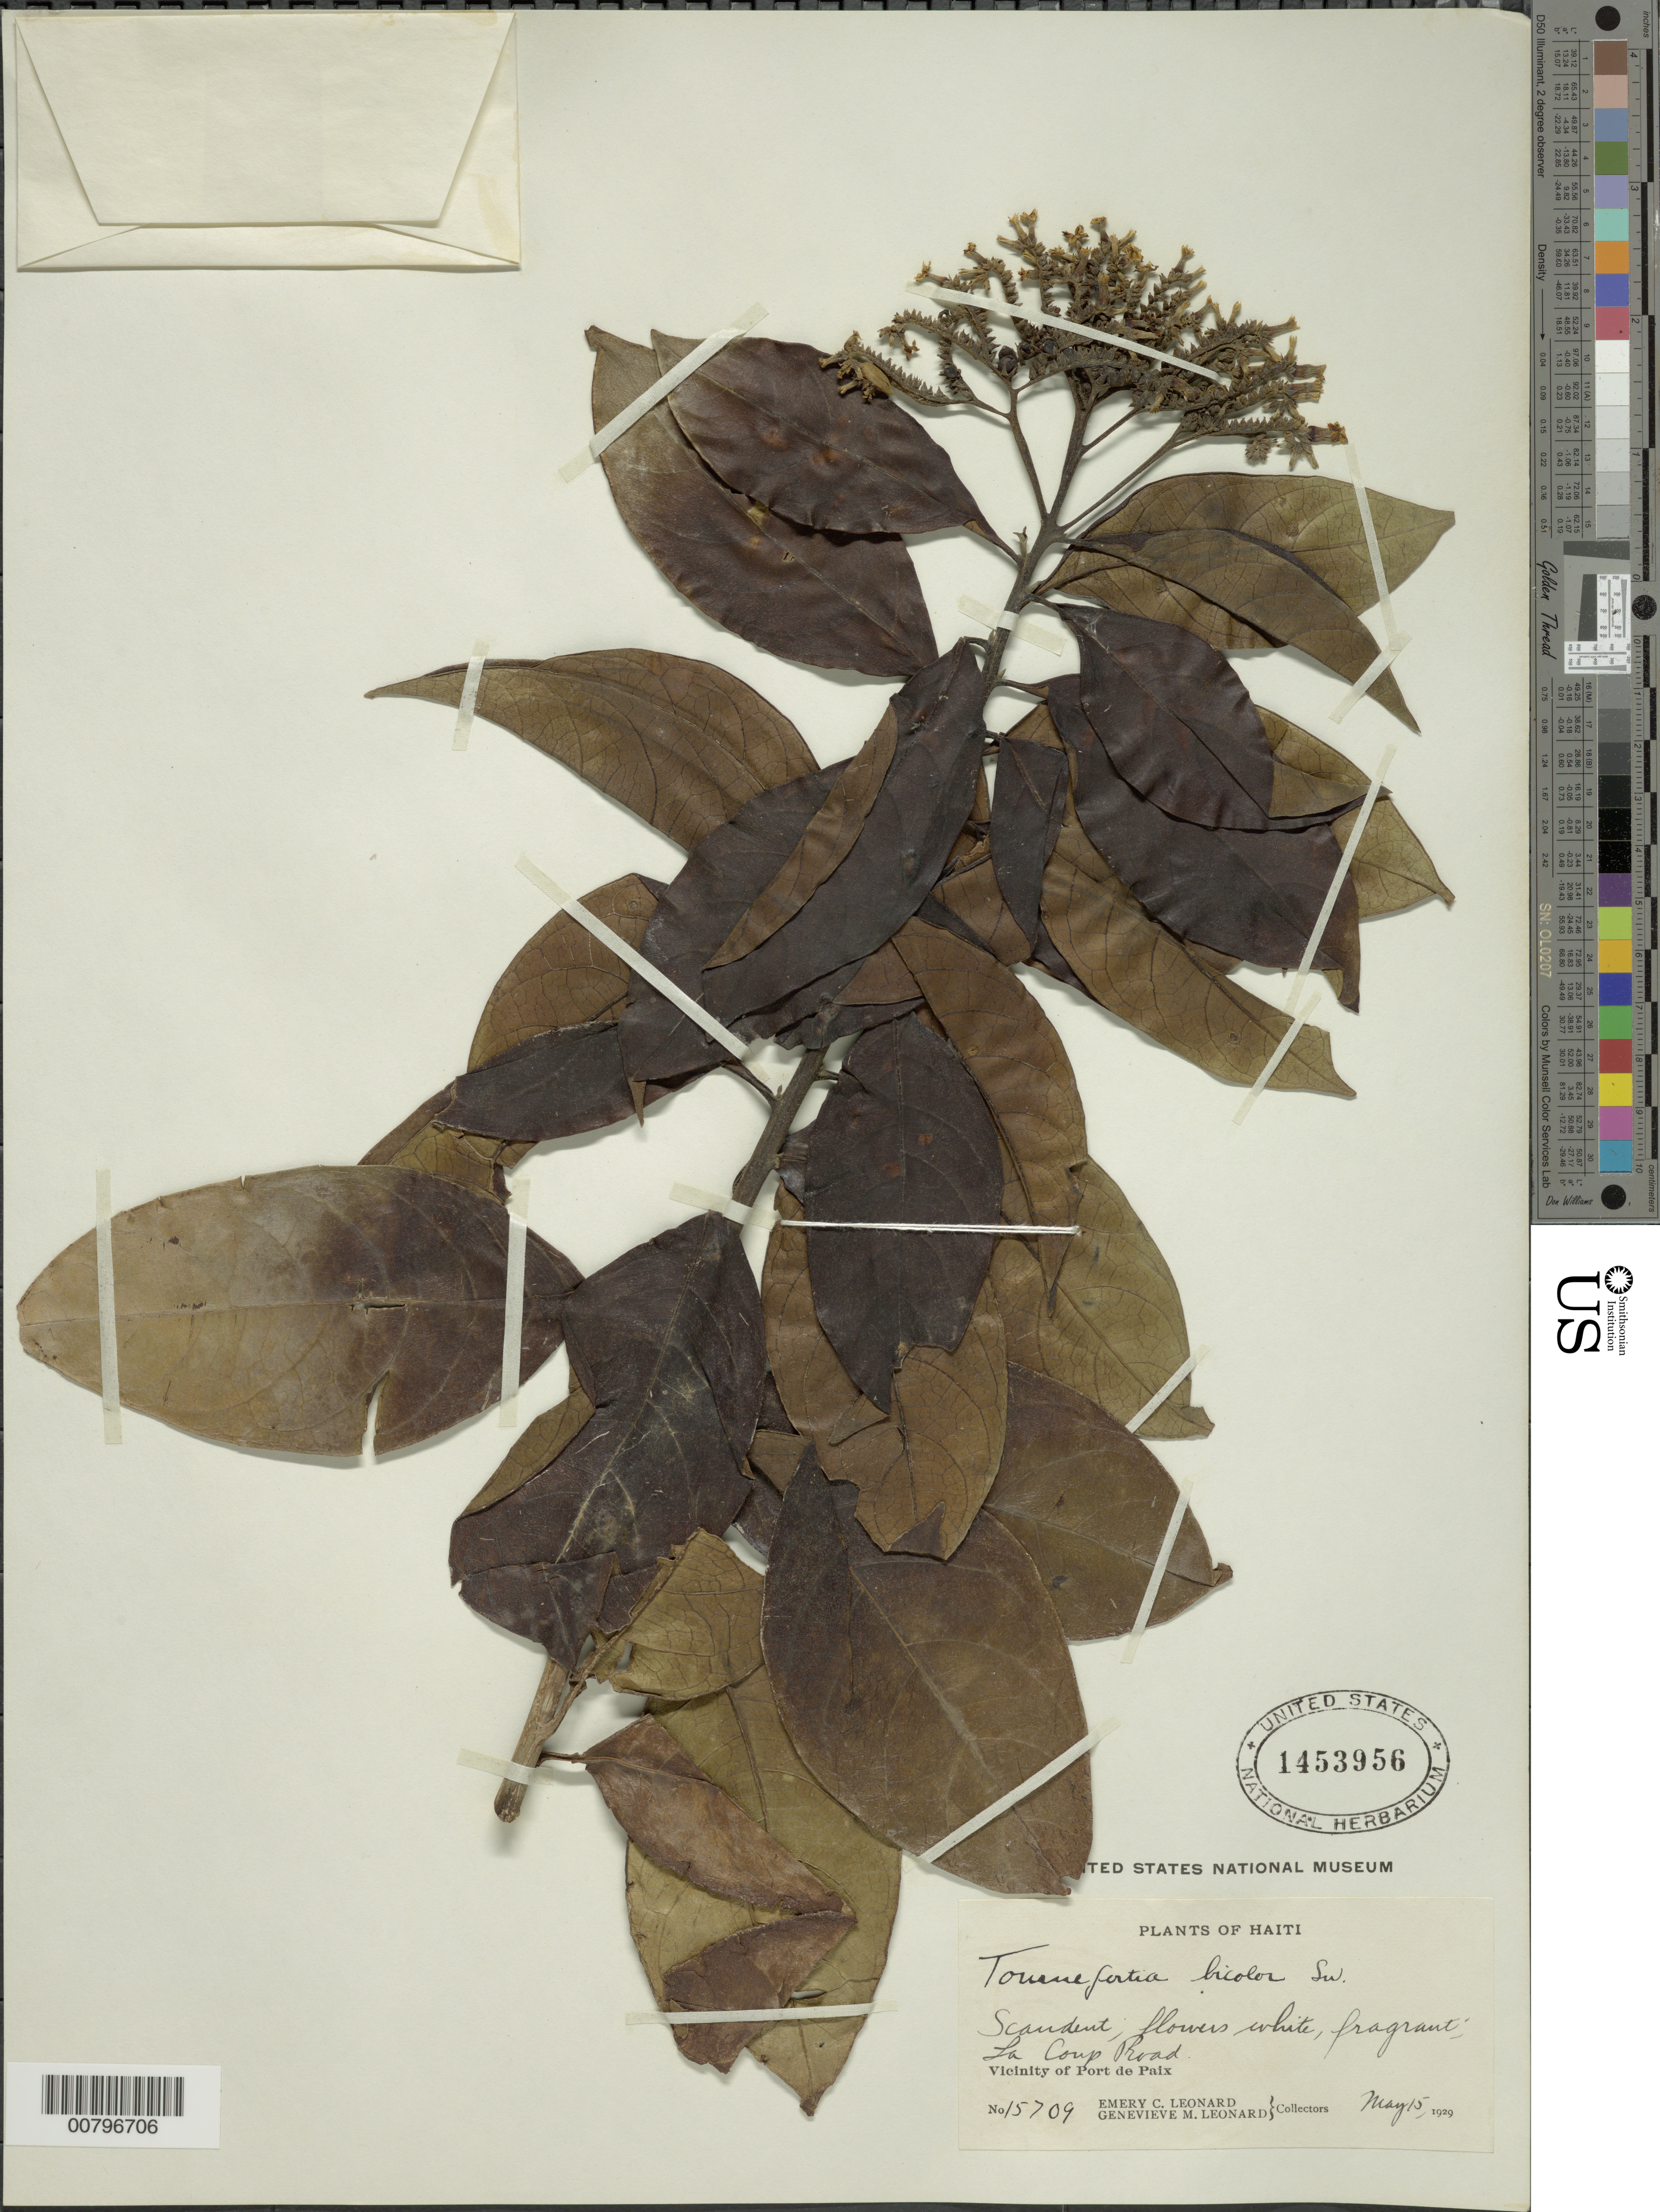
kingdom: Plantae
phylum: Tracheophyta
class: Magnoliopsida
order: Boraginales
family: Heliotropiaceae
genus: Tournefortia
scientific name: Tournefortia bycolor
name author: Sw.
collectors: E. C. Leonard & G. M. Leonard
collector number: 15709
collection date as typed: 15 Mar 1929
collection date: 1929-03-15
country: Haiti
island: Hispaniola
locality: Vicinity of Port de Paix, La Coup Road.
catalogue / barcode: US 1453956